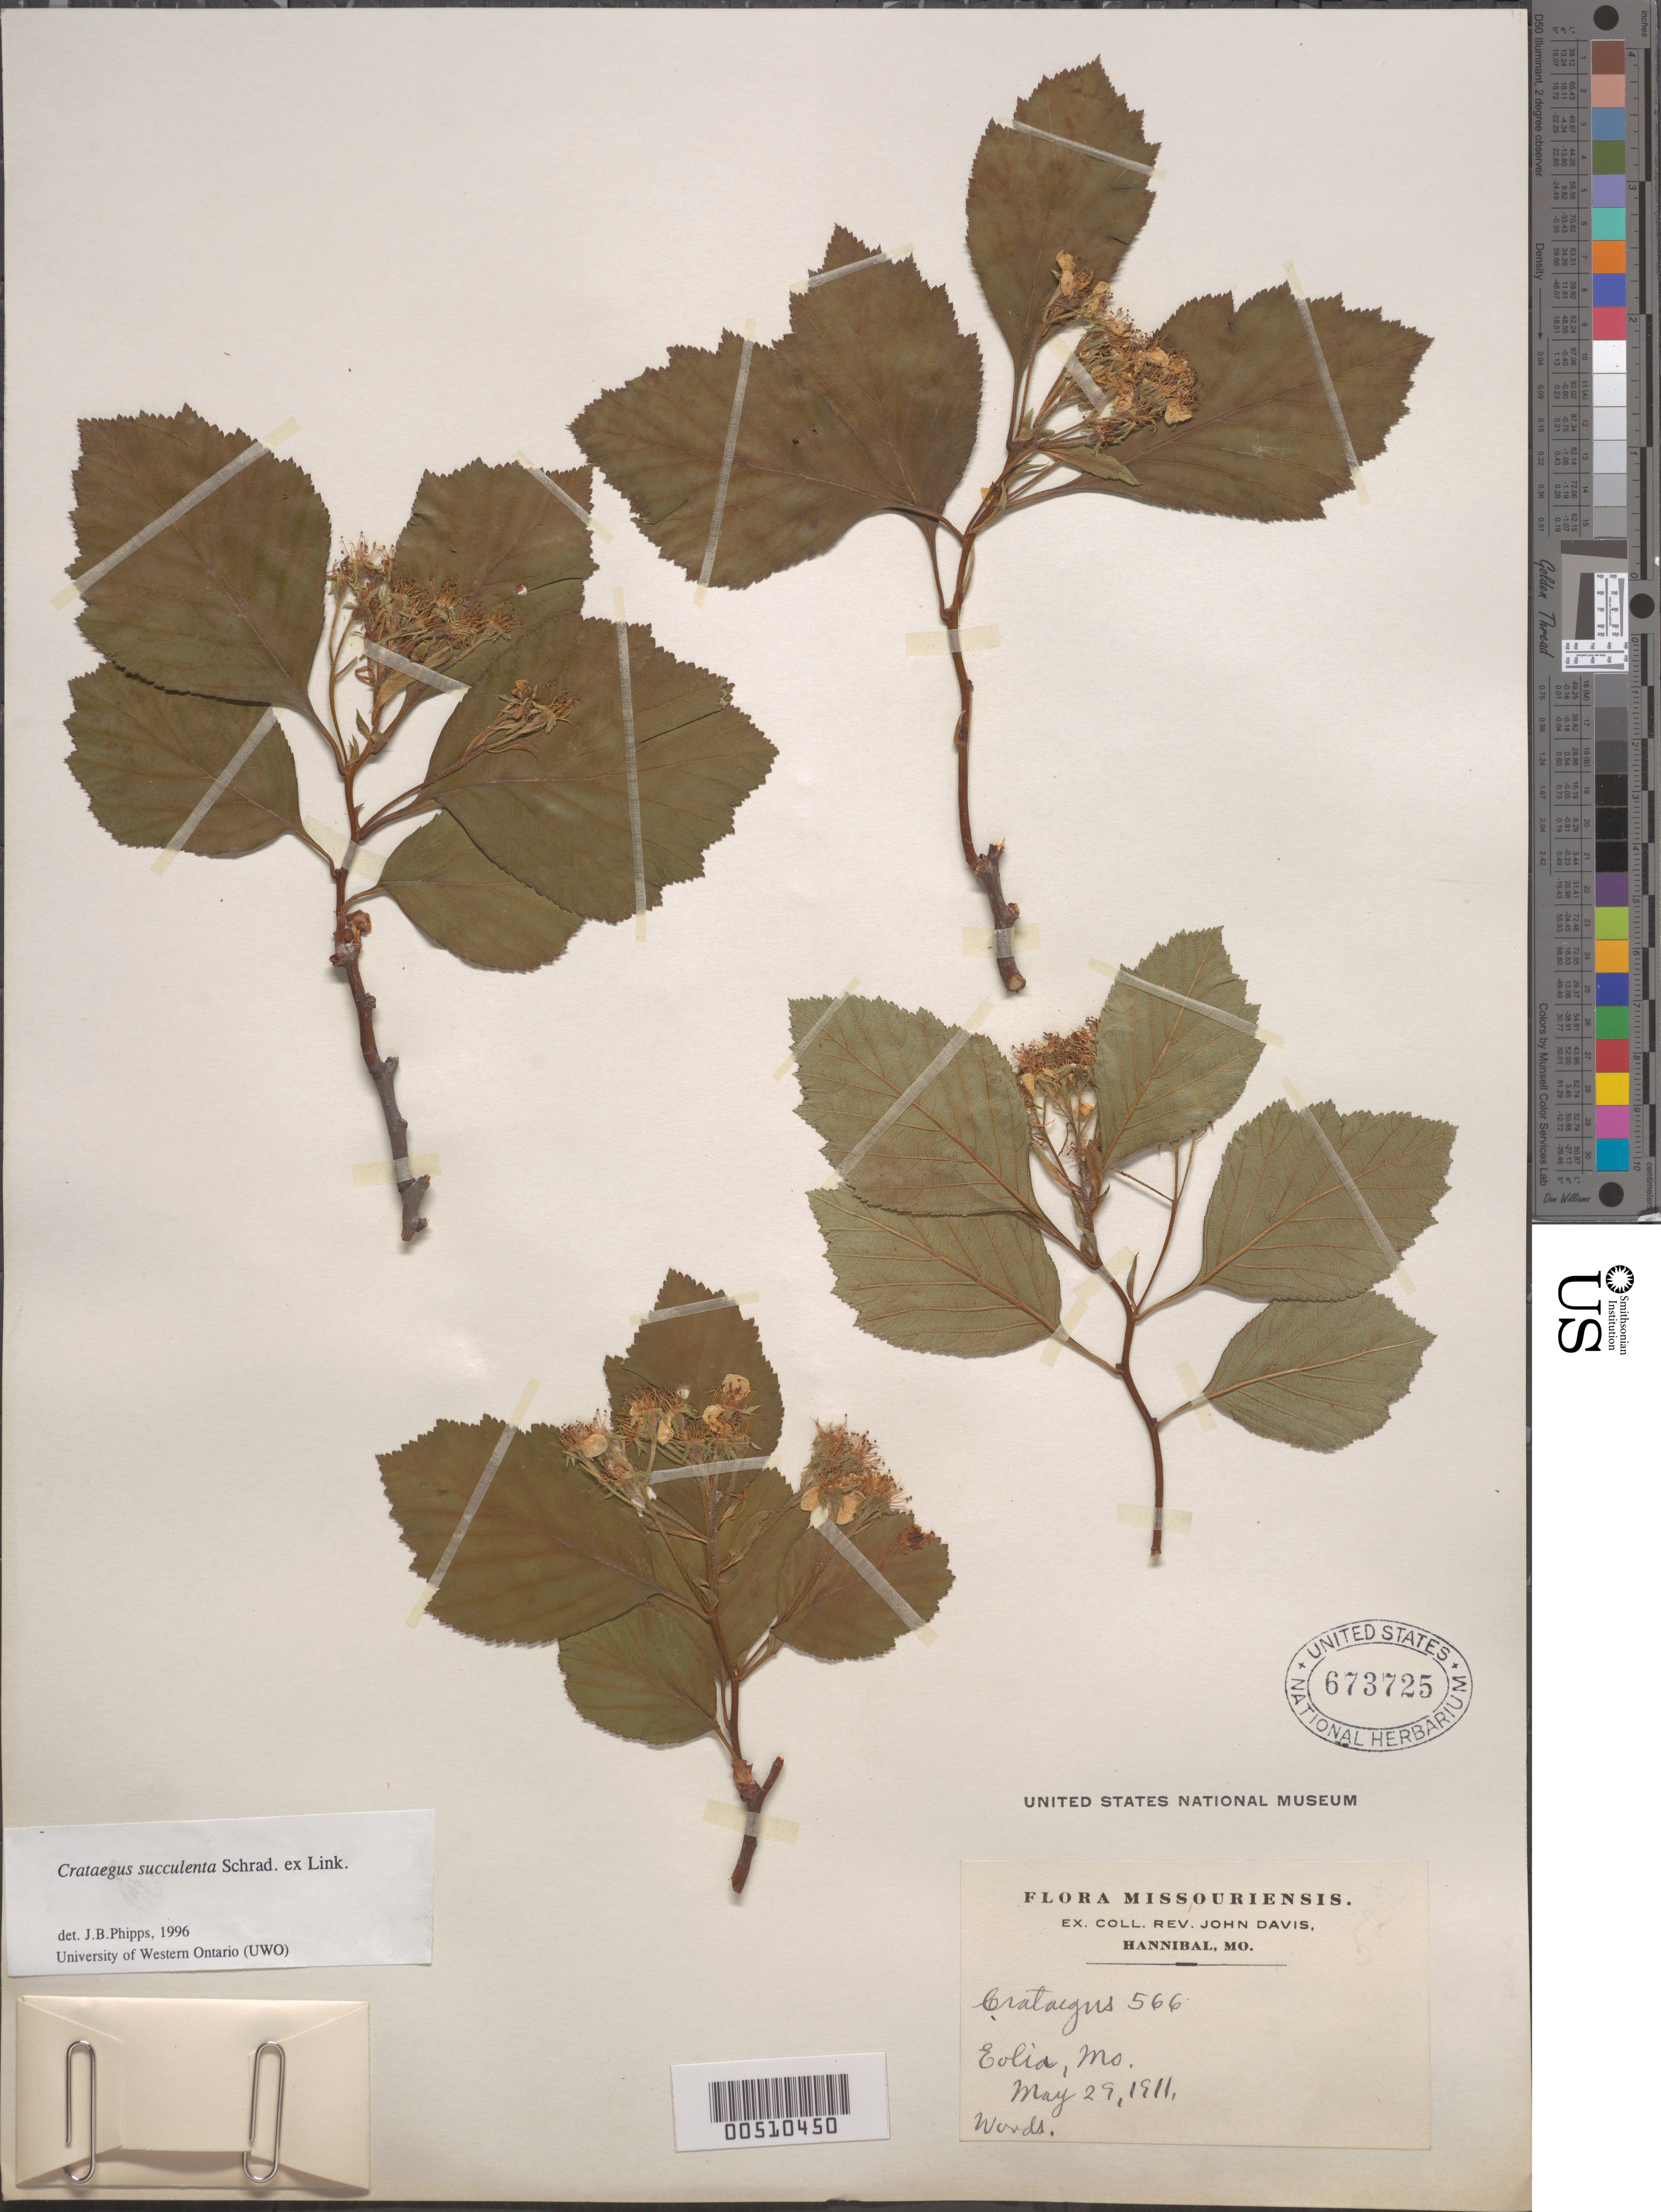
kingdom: Plantae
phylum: Tracheophyta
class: Magnoliopsida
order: Rosales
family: Rosaceae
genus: Crataegus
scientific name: Crataegus succulenta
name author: Schrad. ex Link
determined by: Phipps, James B., (UWO), University of Western Ontario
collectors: J. Davis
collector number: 566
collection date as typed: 29 May 1911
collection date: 1911-05-29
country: United States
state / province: Missouri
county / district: Pike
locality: Eolia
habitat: Woods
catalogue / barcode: US 673725